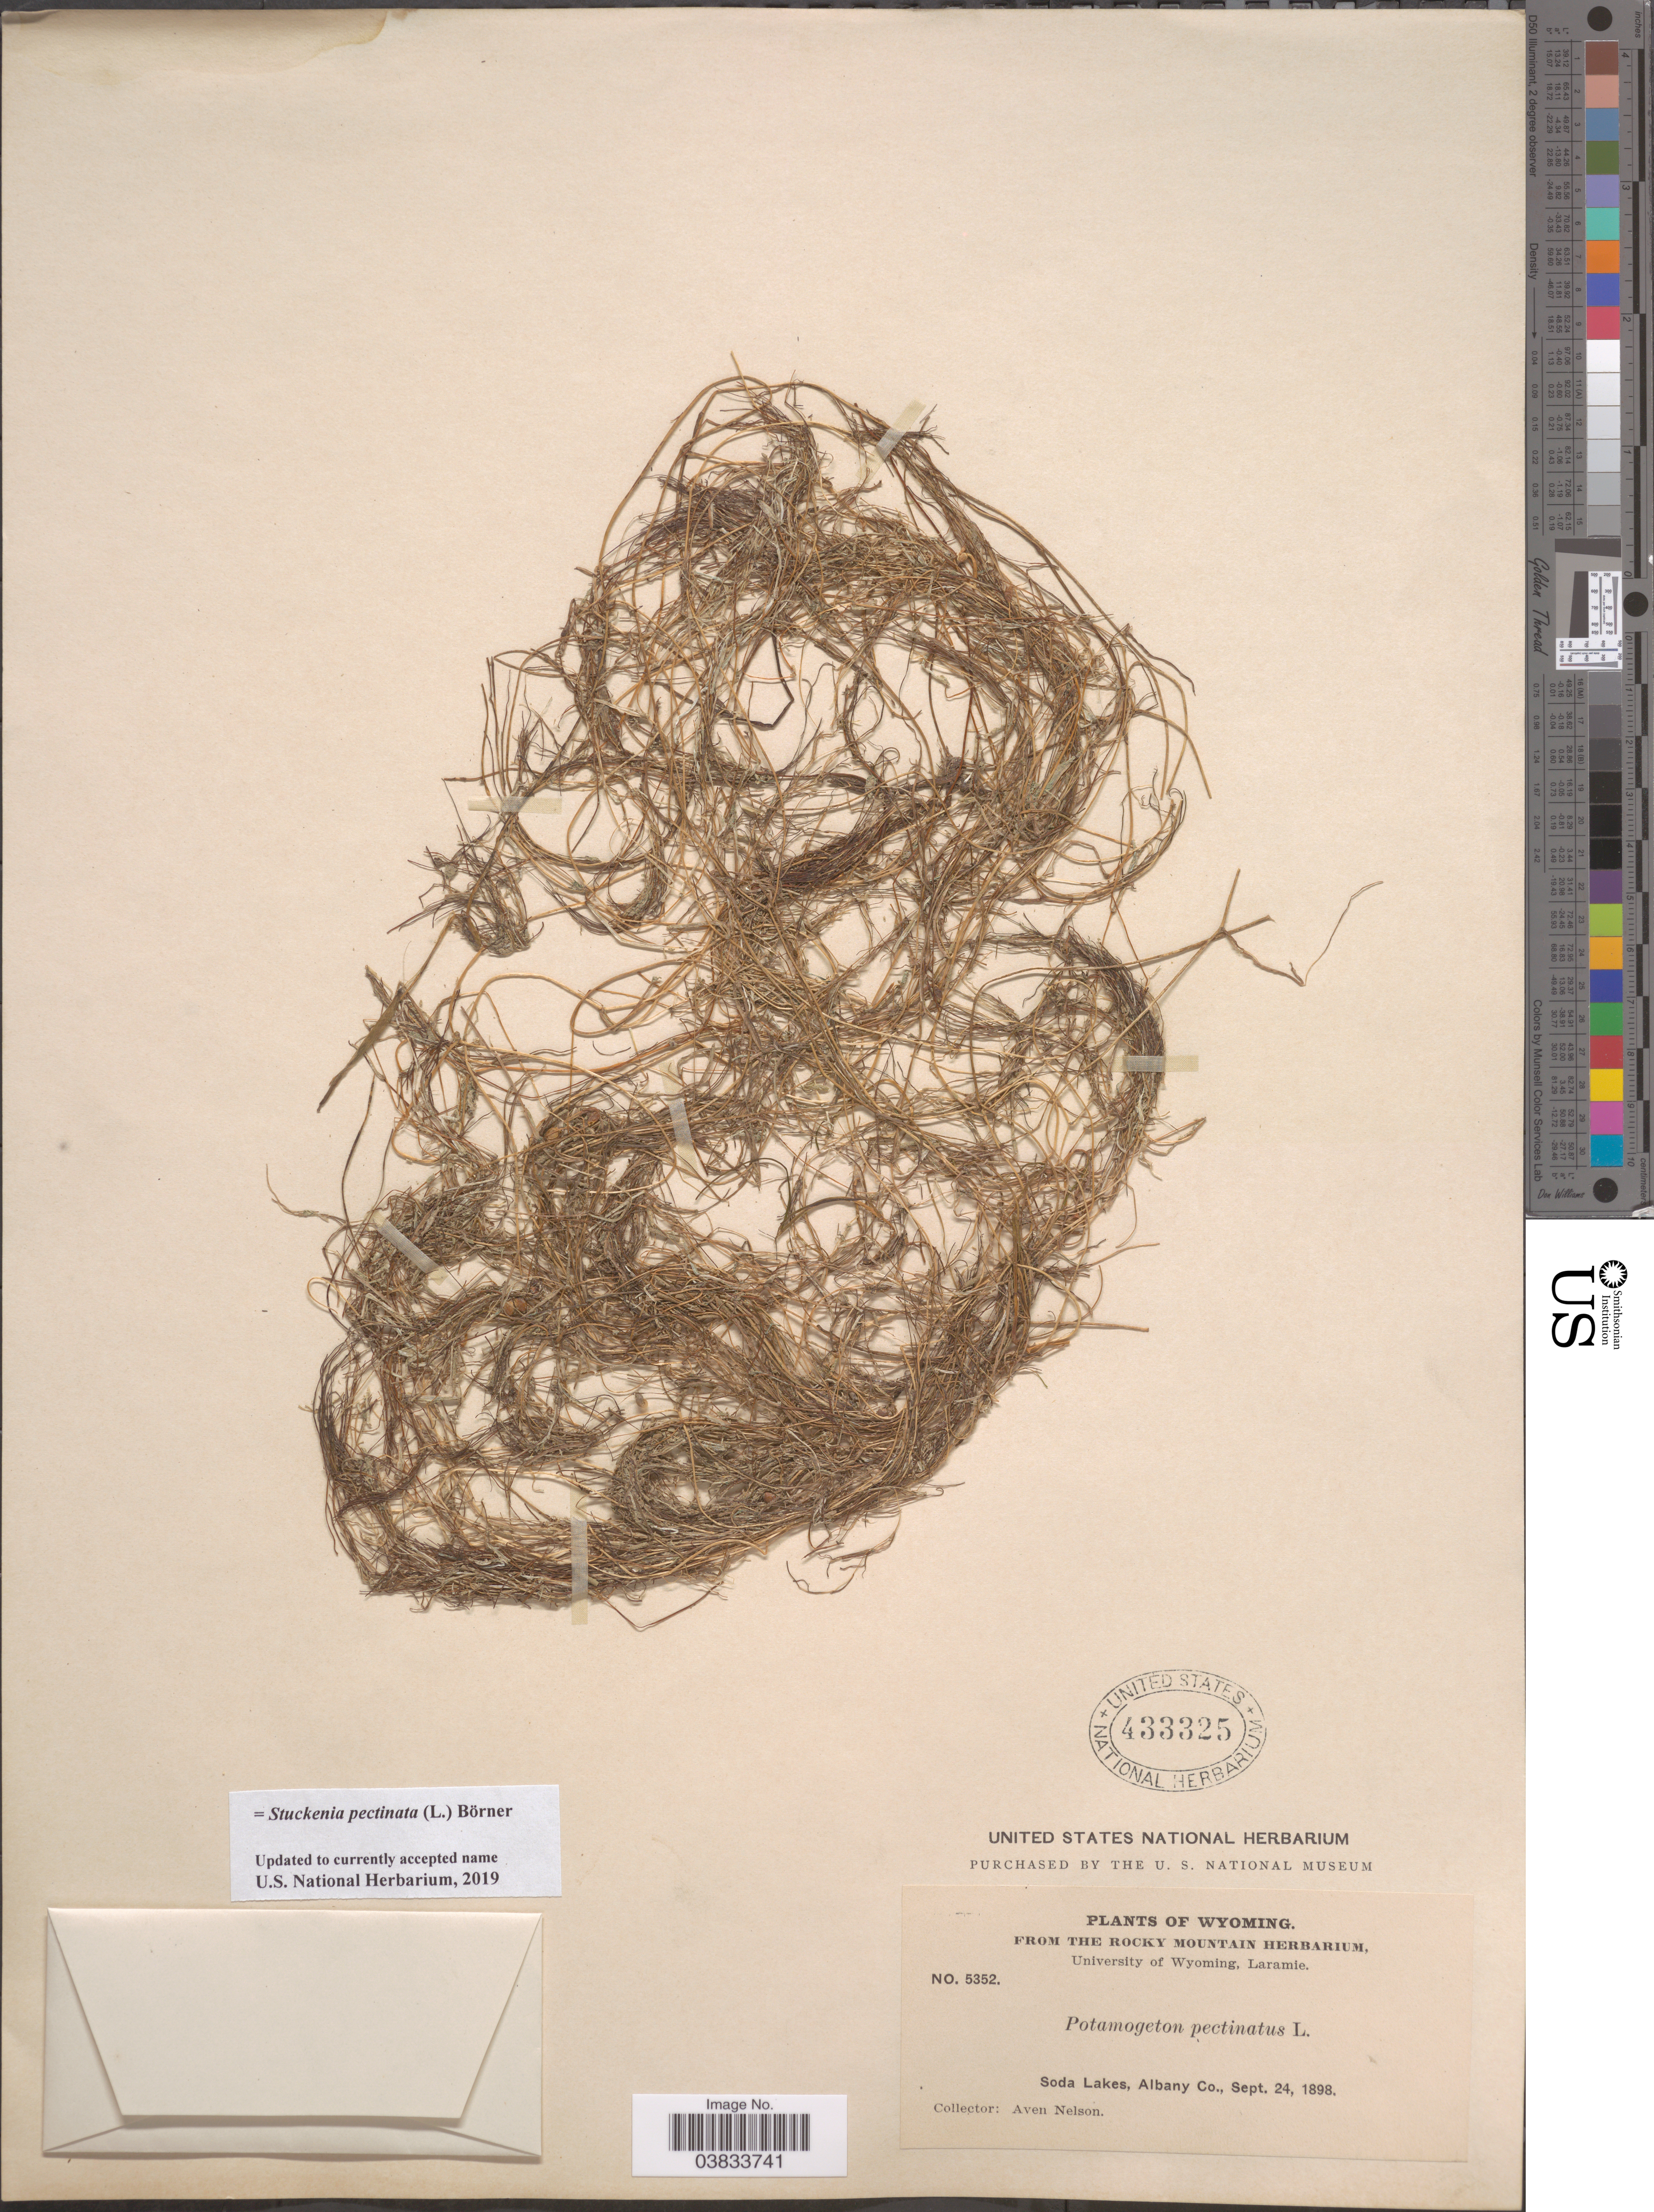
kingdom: Plantae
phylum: Tracheophyta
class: Liliopsida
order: Alismatales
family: Potamogetonaceae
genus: Stuckenia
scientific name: Stuckenia pectinata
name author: (L.) Börner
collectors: A. Nelson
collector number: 5352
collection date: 1898-09-24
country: United States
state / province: Wyoming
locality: Soda Lakes, Albany Co.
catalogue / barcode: US 433325